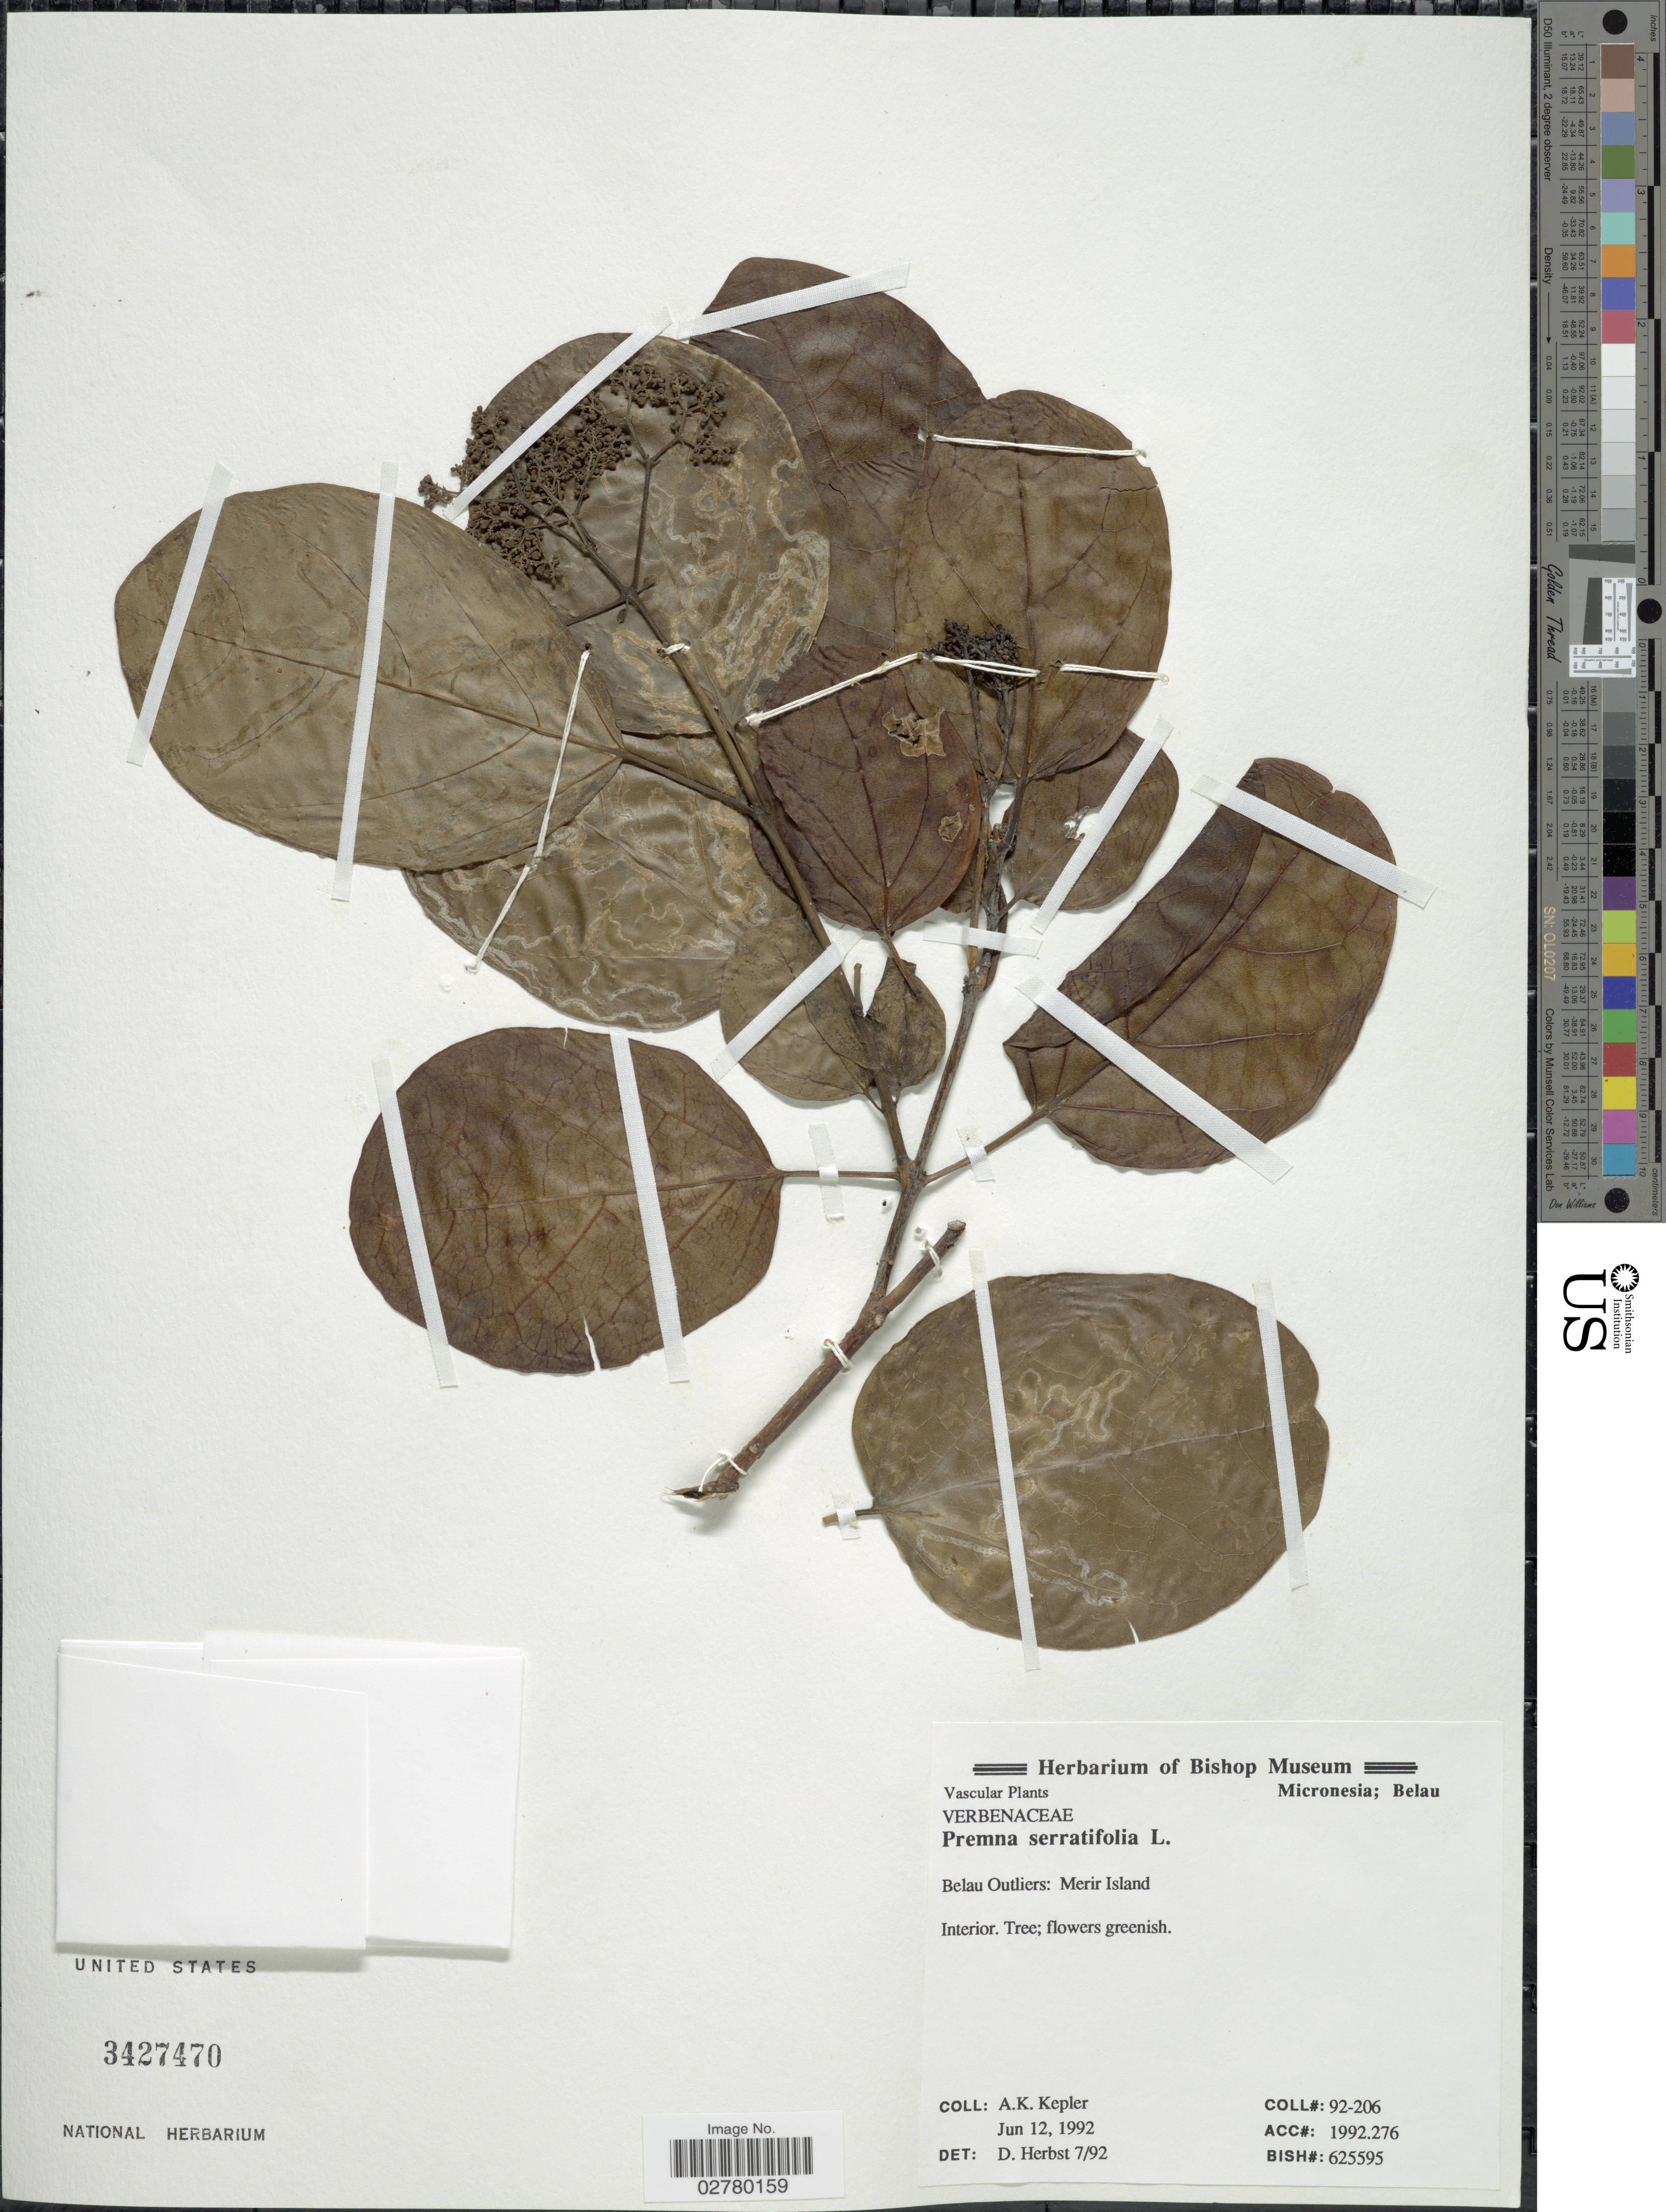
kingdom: Plantae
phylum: Tracheophyta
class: Magnoliopsida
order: Lamiales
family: Lamiaceae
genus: Premna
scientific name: Premna serratifolia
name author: L.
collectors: A. K. Kepler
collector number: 92-206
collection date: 1992-06-12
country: Palau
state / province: Belau Outliers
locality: Belau Outliers: Merir Island.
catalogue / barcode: US 3427470